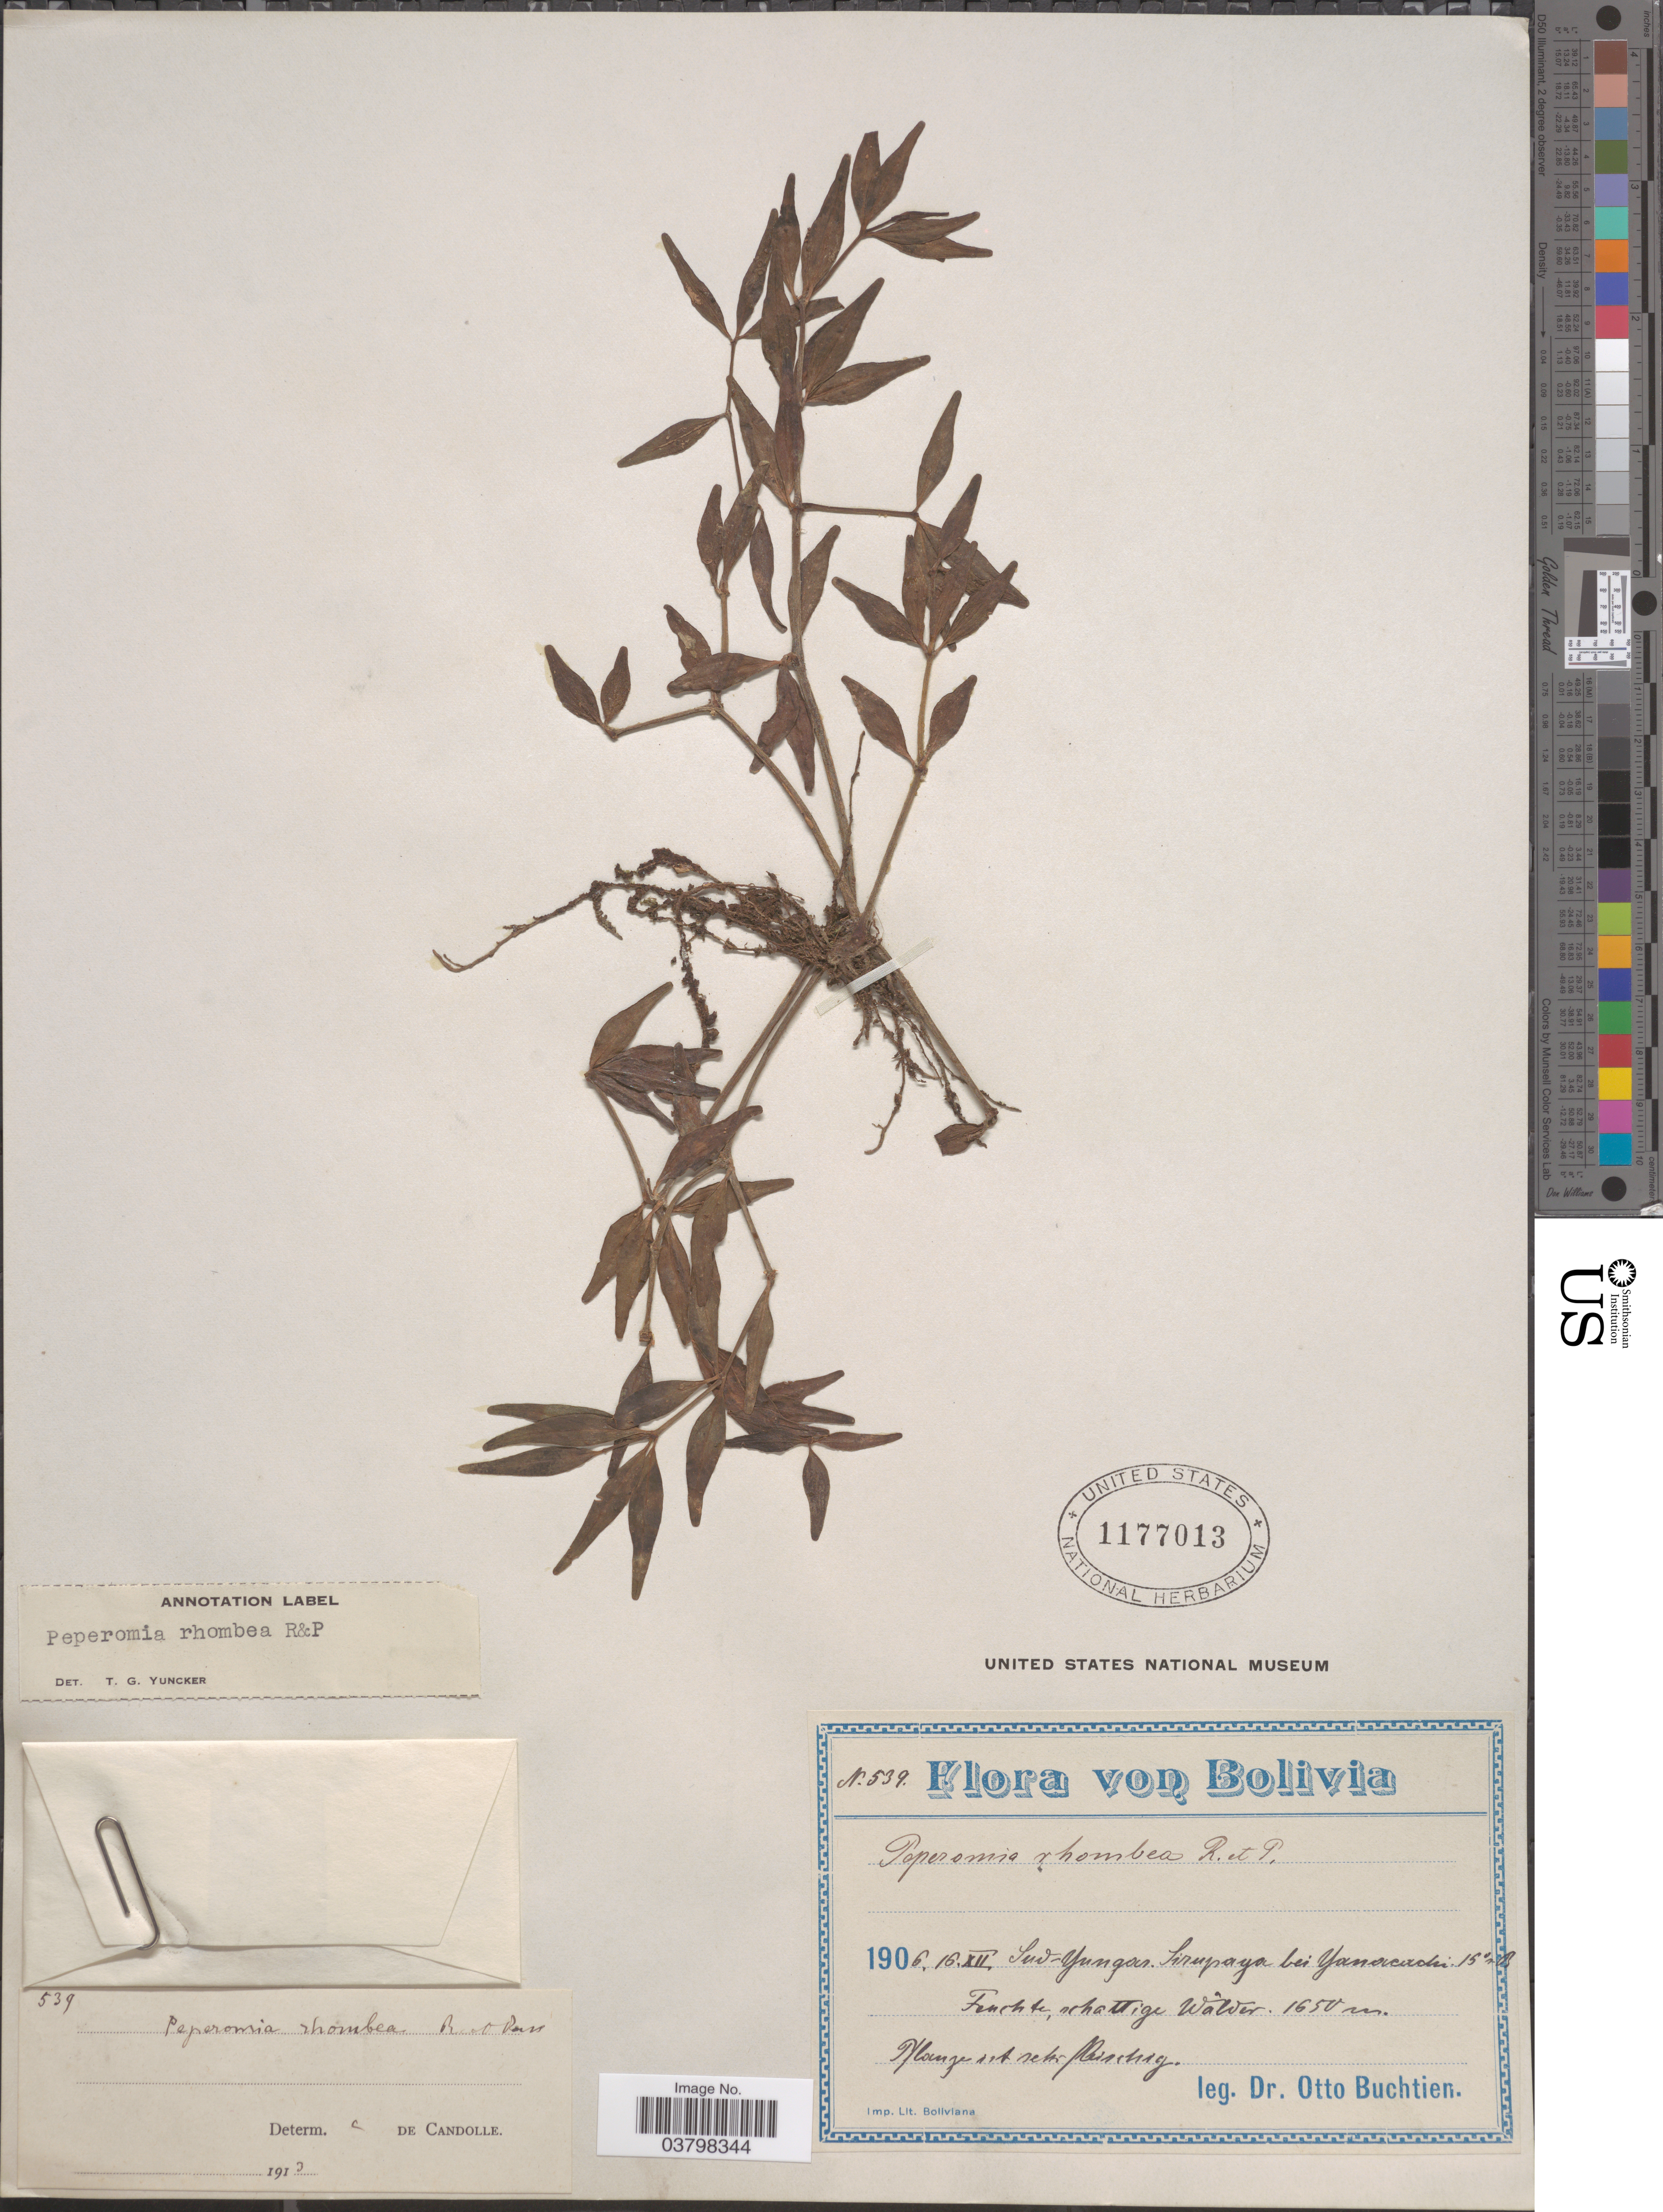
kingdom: Plantae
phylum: Tracheophyta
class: Magnoliopsida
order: Piperales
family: Piperaceae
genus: Peperomia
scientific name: Peperomia rhombea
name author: Ruiz & Pav.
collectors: O. Buchtien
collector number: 539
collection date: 1906-12-16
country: Bolivia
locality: Sud-Yungas. Sirupaya bei Yanacardi: 15° n. Br., Feuchte, schattige Wawer.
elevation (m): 1650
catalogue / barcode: US 1177013